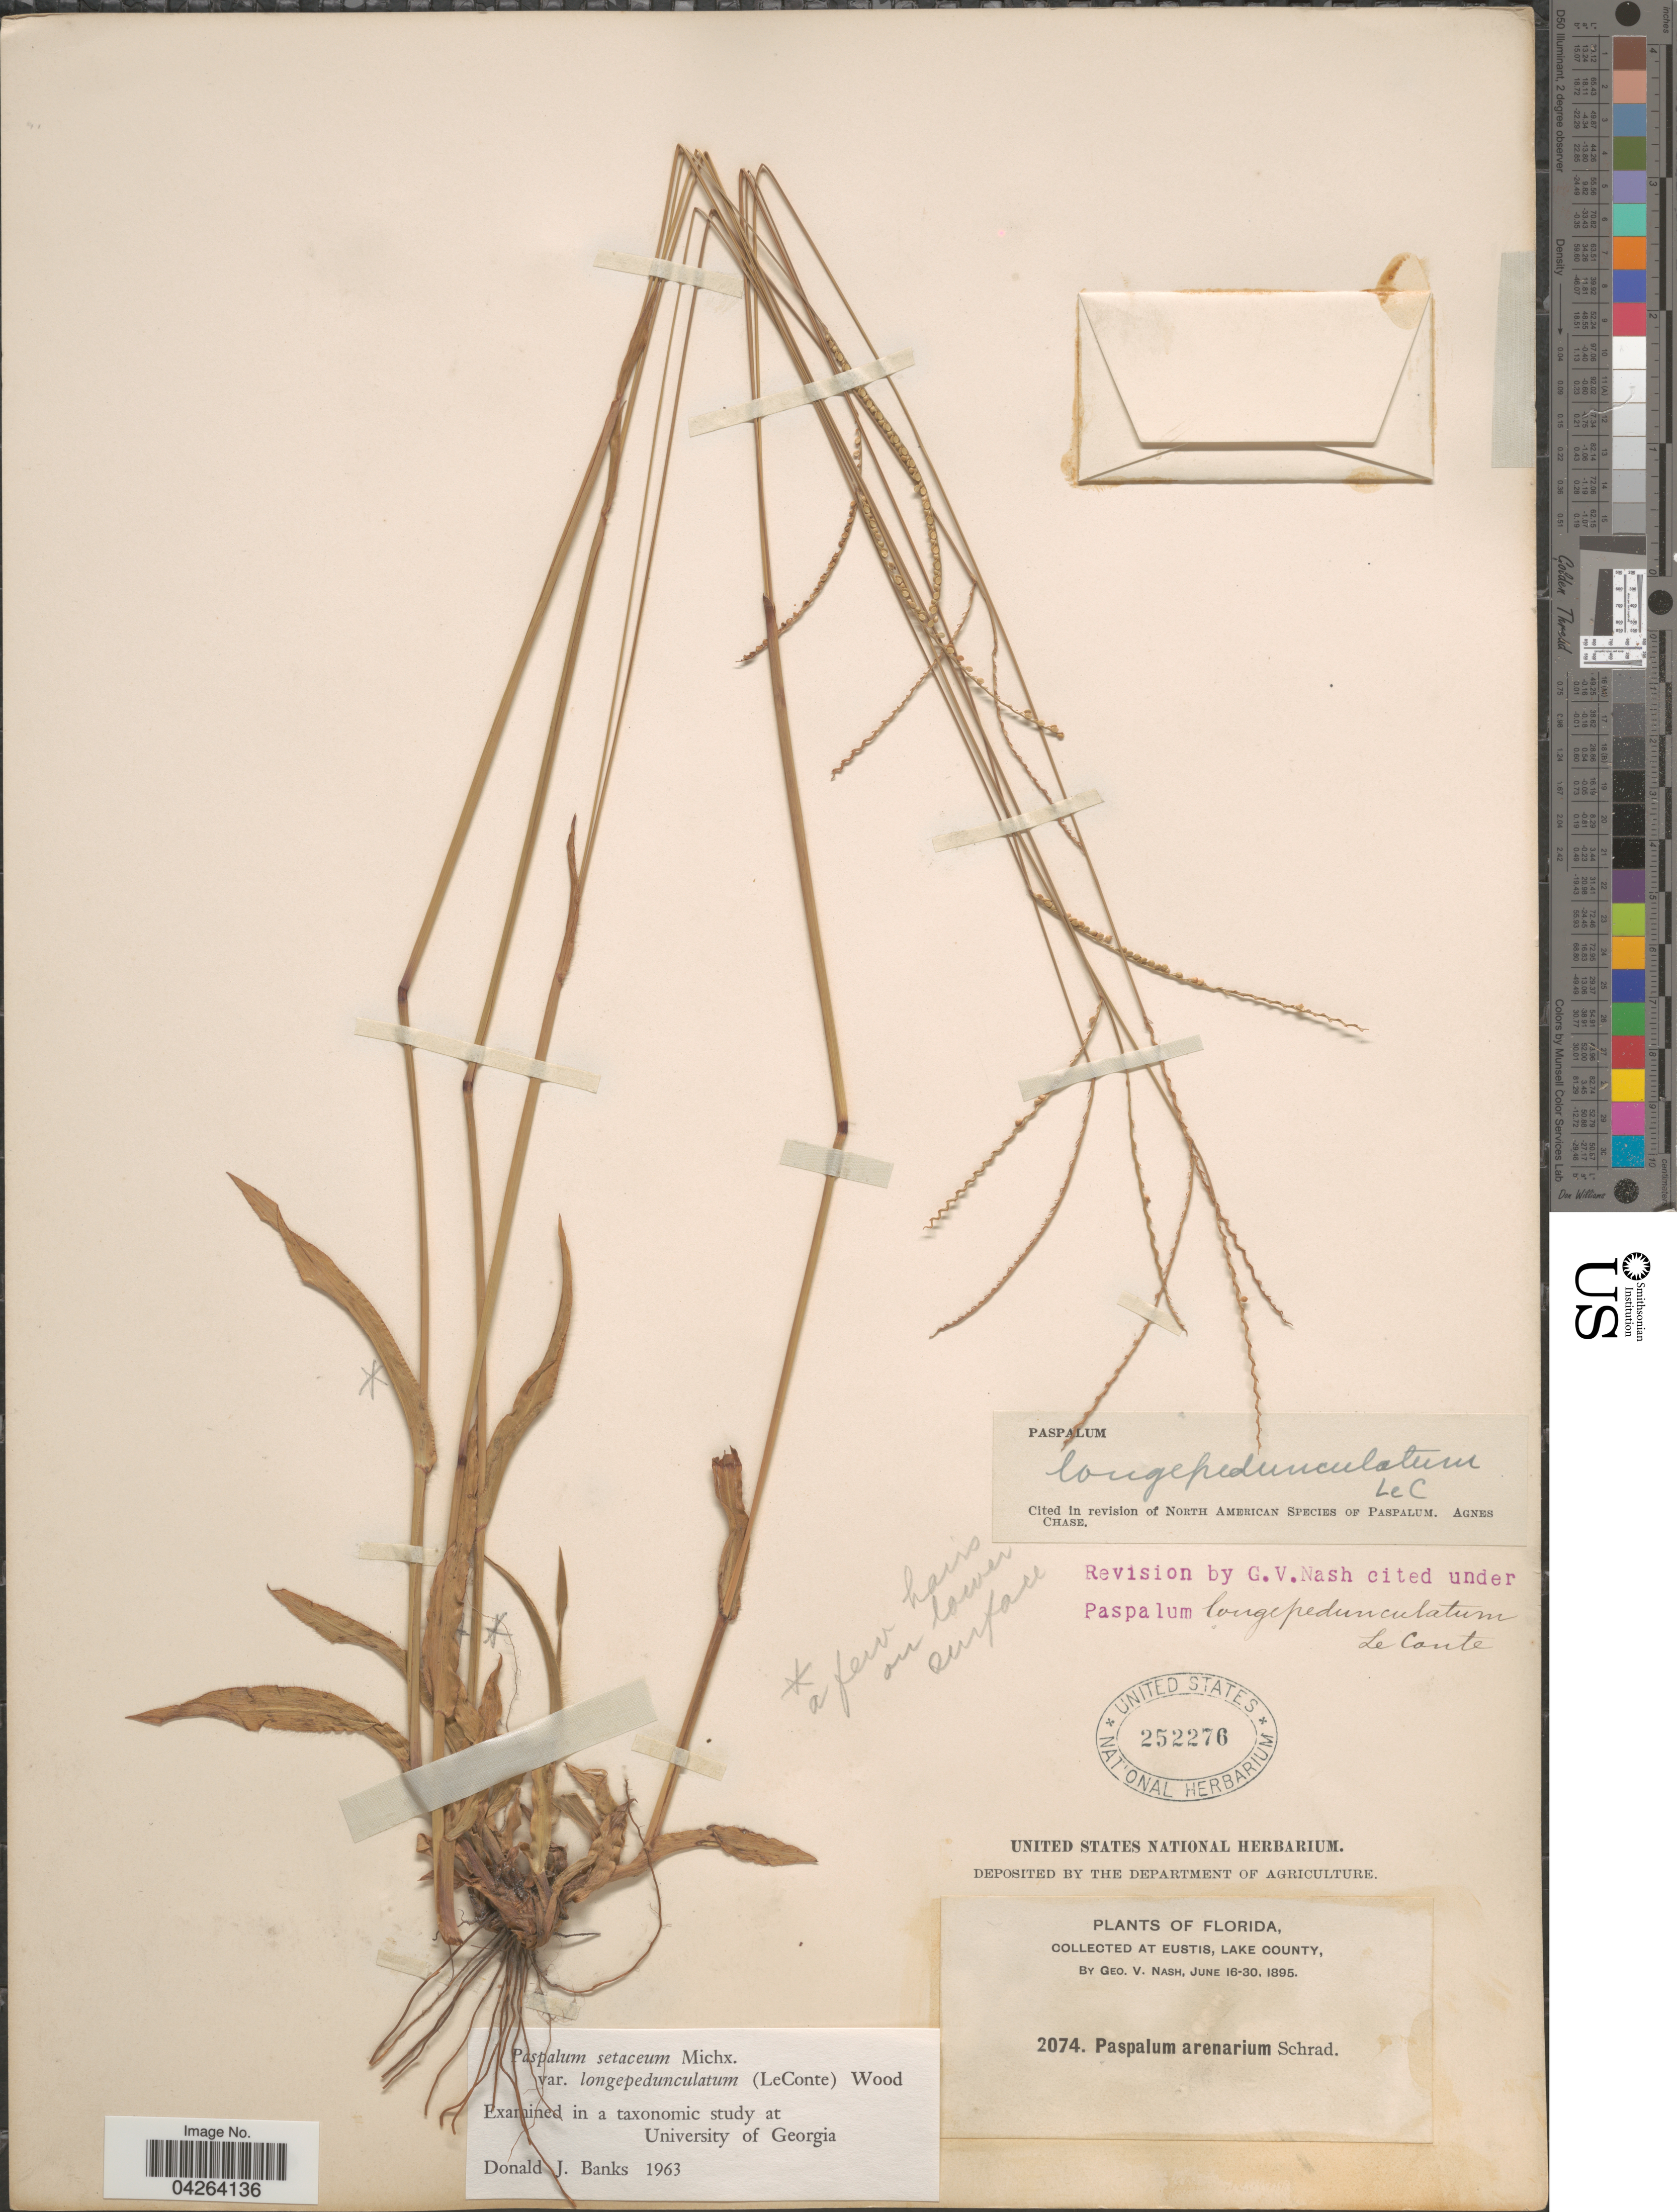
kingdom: Plantae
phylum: Tracheophyta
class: Liliopsida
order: Poales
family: Poaceae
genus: Paspalum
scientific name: Paspalum setaceum var. longipedunculatum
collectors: G. V. Nash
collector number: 2074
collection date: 1895-06-16/1895-06-30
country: United States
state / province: Florida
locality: At Eustis, Lake County.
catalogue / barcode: US 252276